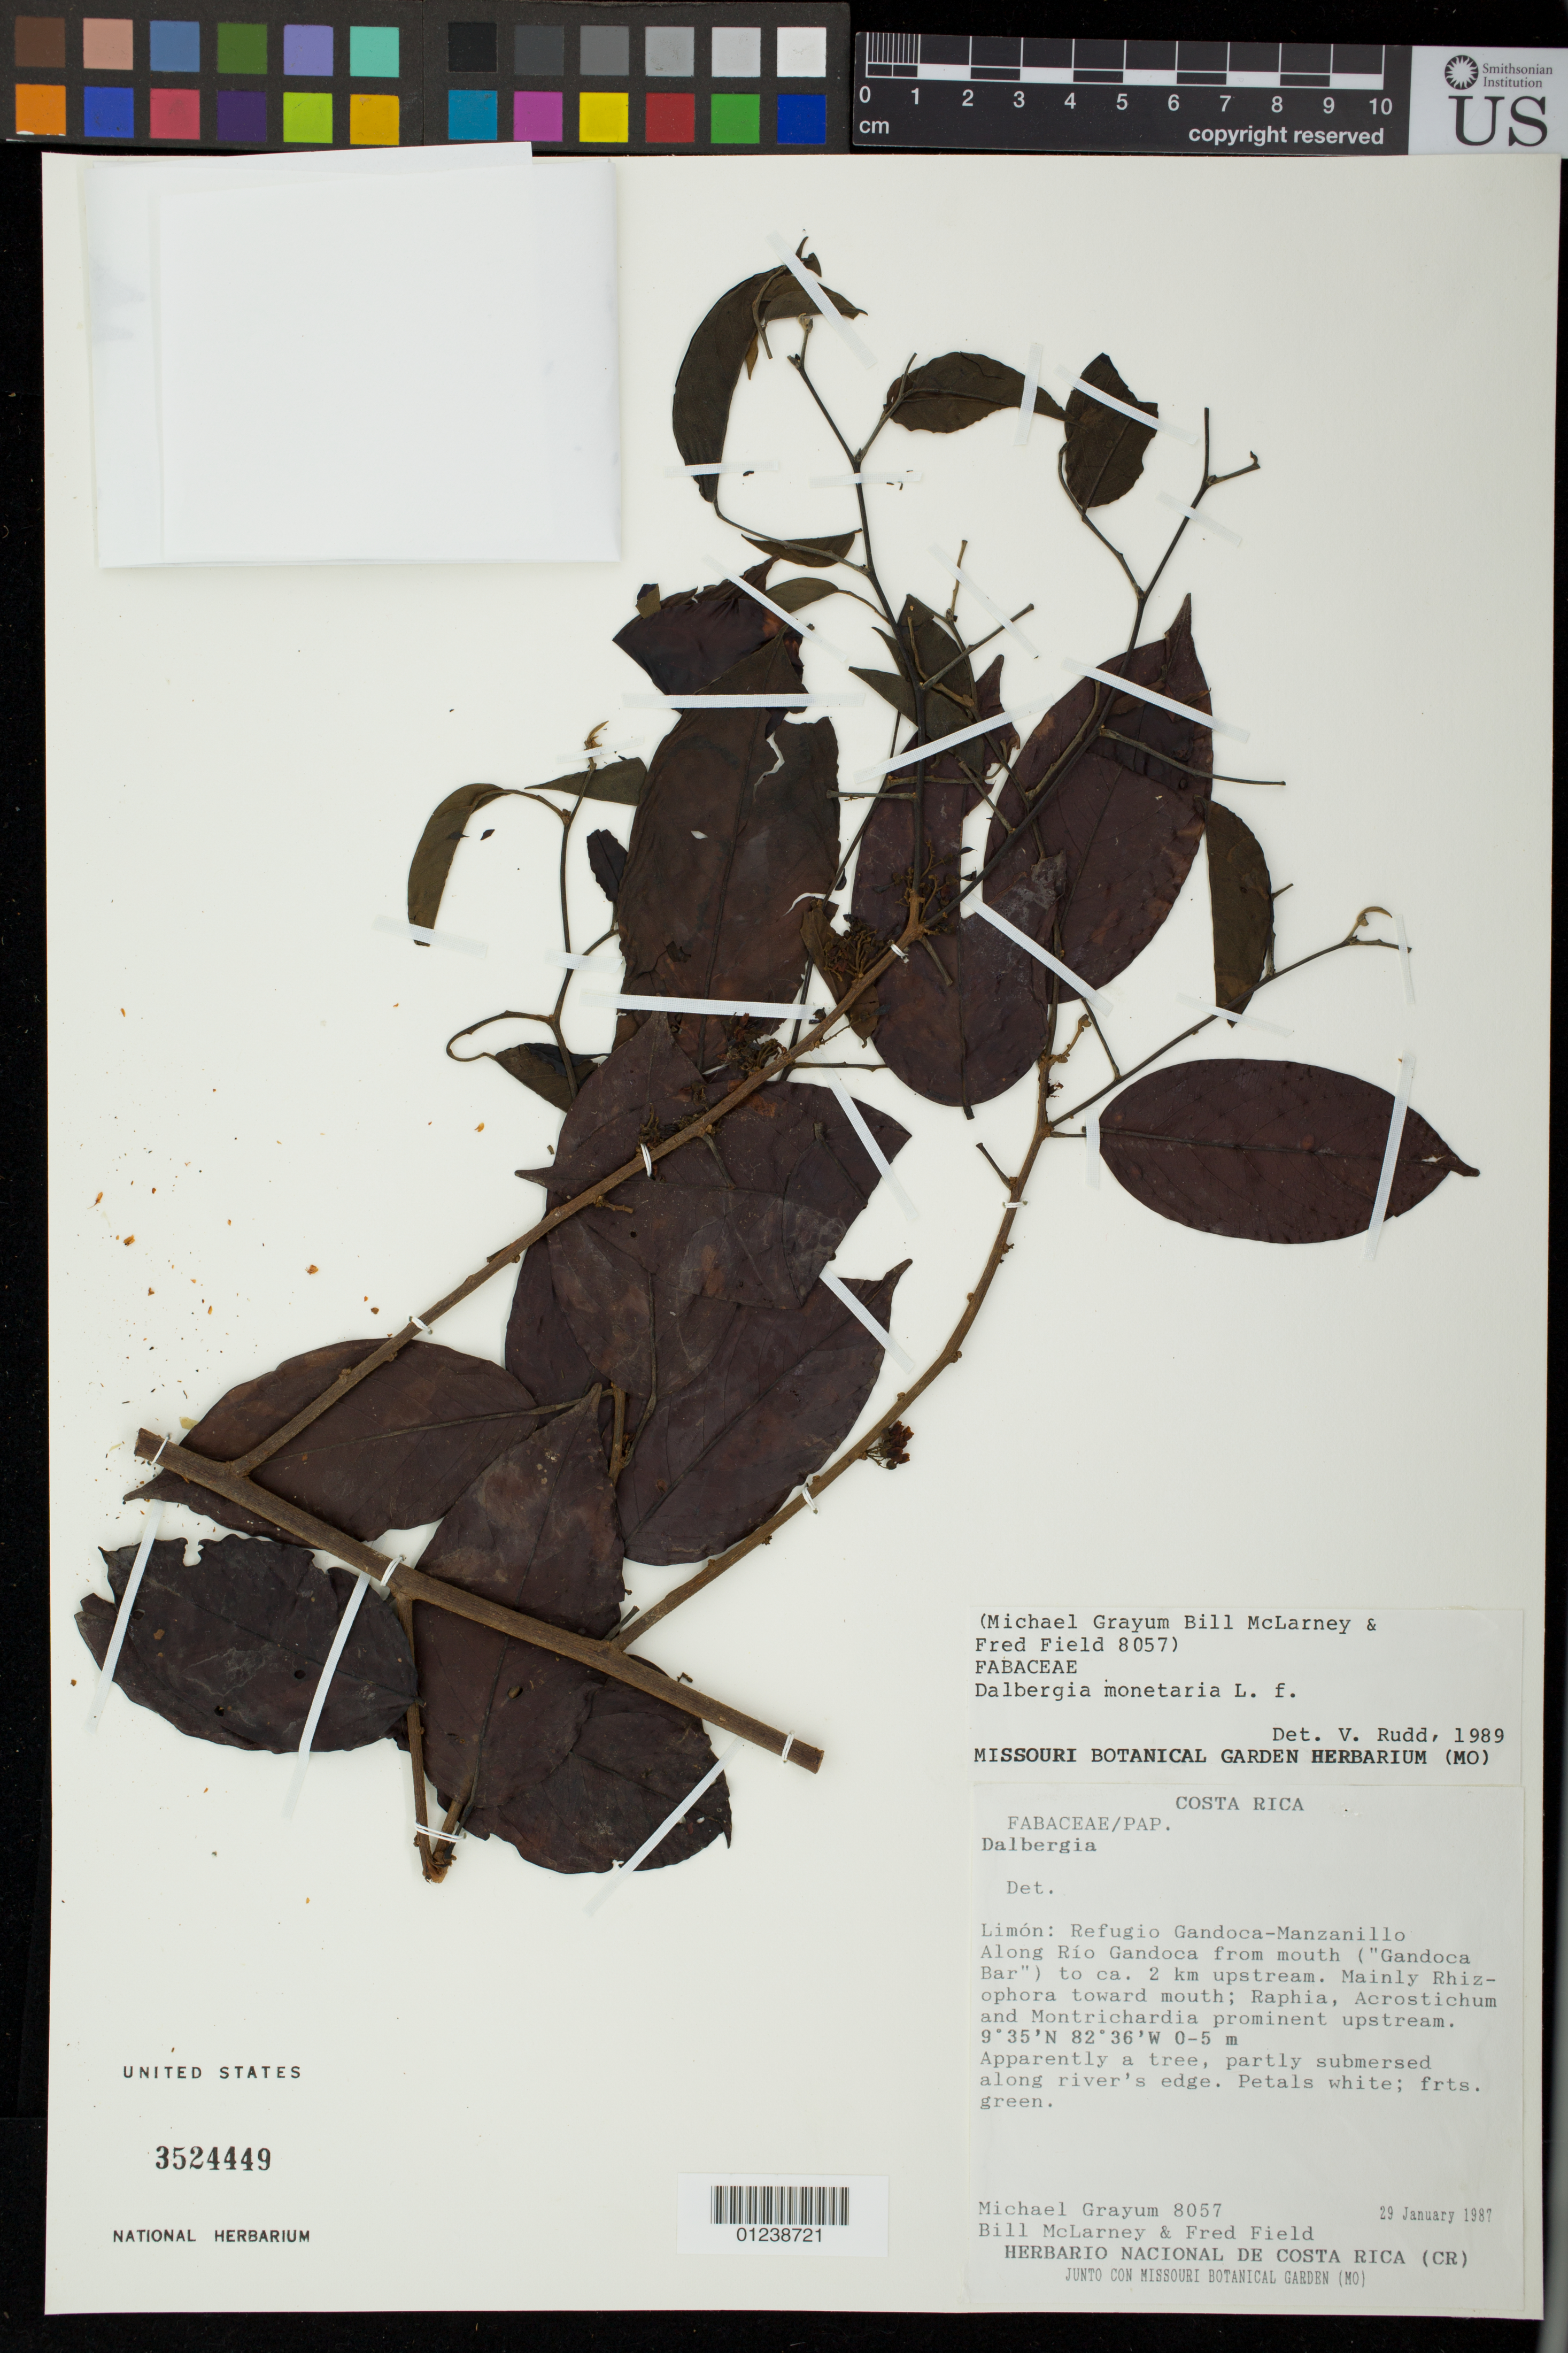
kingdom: Plantae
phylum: Tracheophyta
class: Magnoliopsida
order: Fabales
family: Fabaceae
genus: Dalbergia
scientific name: Dalbergia monetaria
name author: L. f.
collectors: M. H. Grayum, B. McLarney & F. Field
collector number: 8057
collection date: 1987-01-29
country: Costa Rica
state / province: Limon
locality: Refugio Gandoca-Manzanillo.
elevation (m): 0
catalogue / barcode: US 3524449